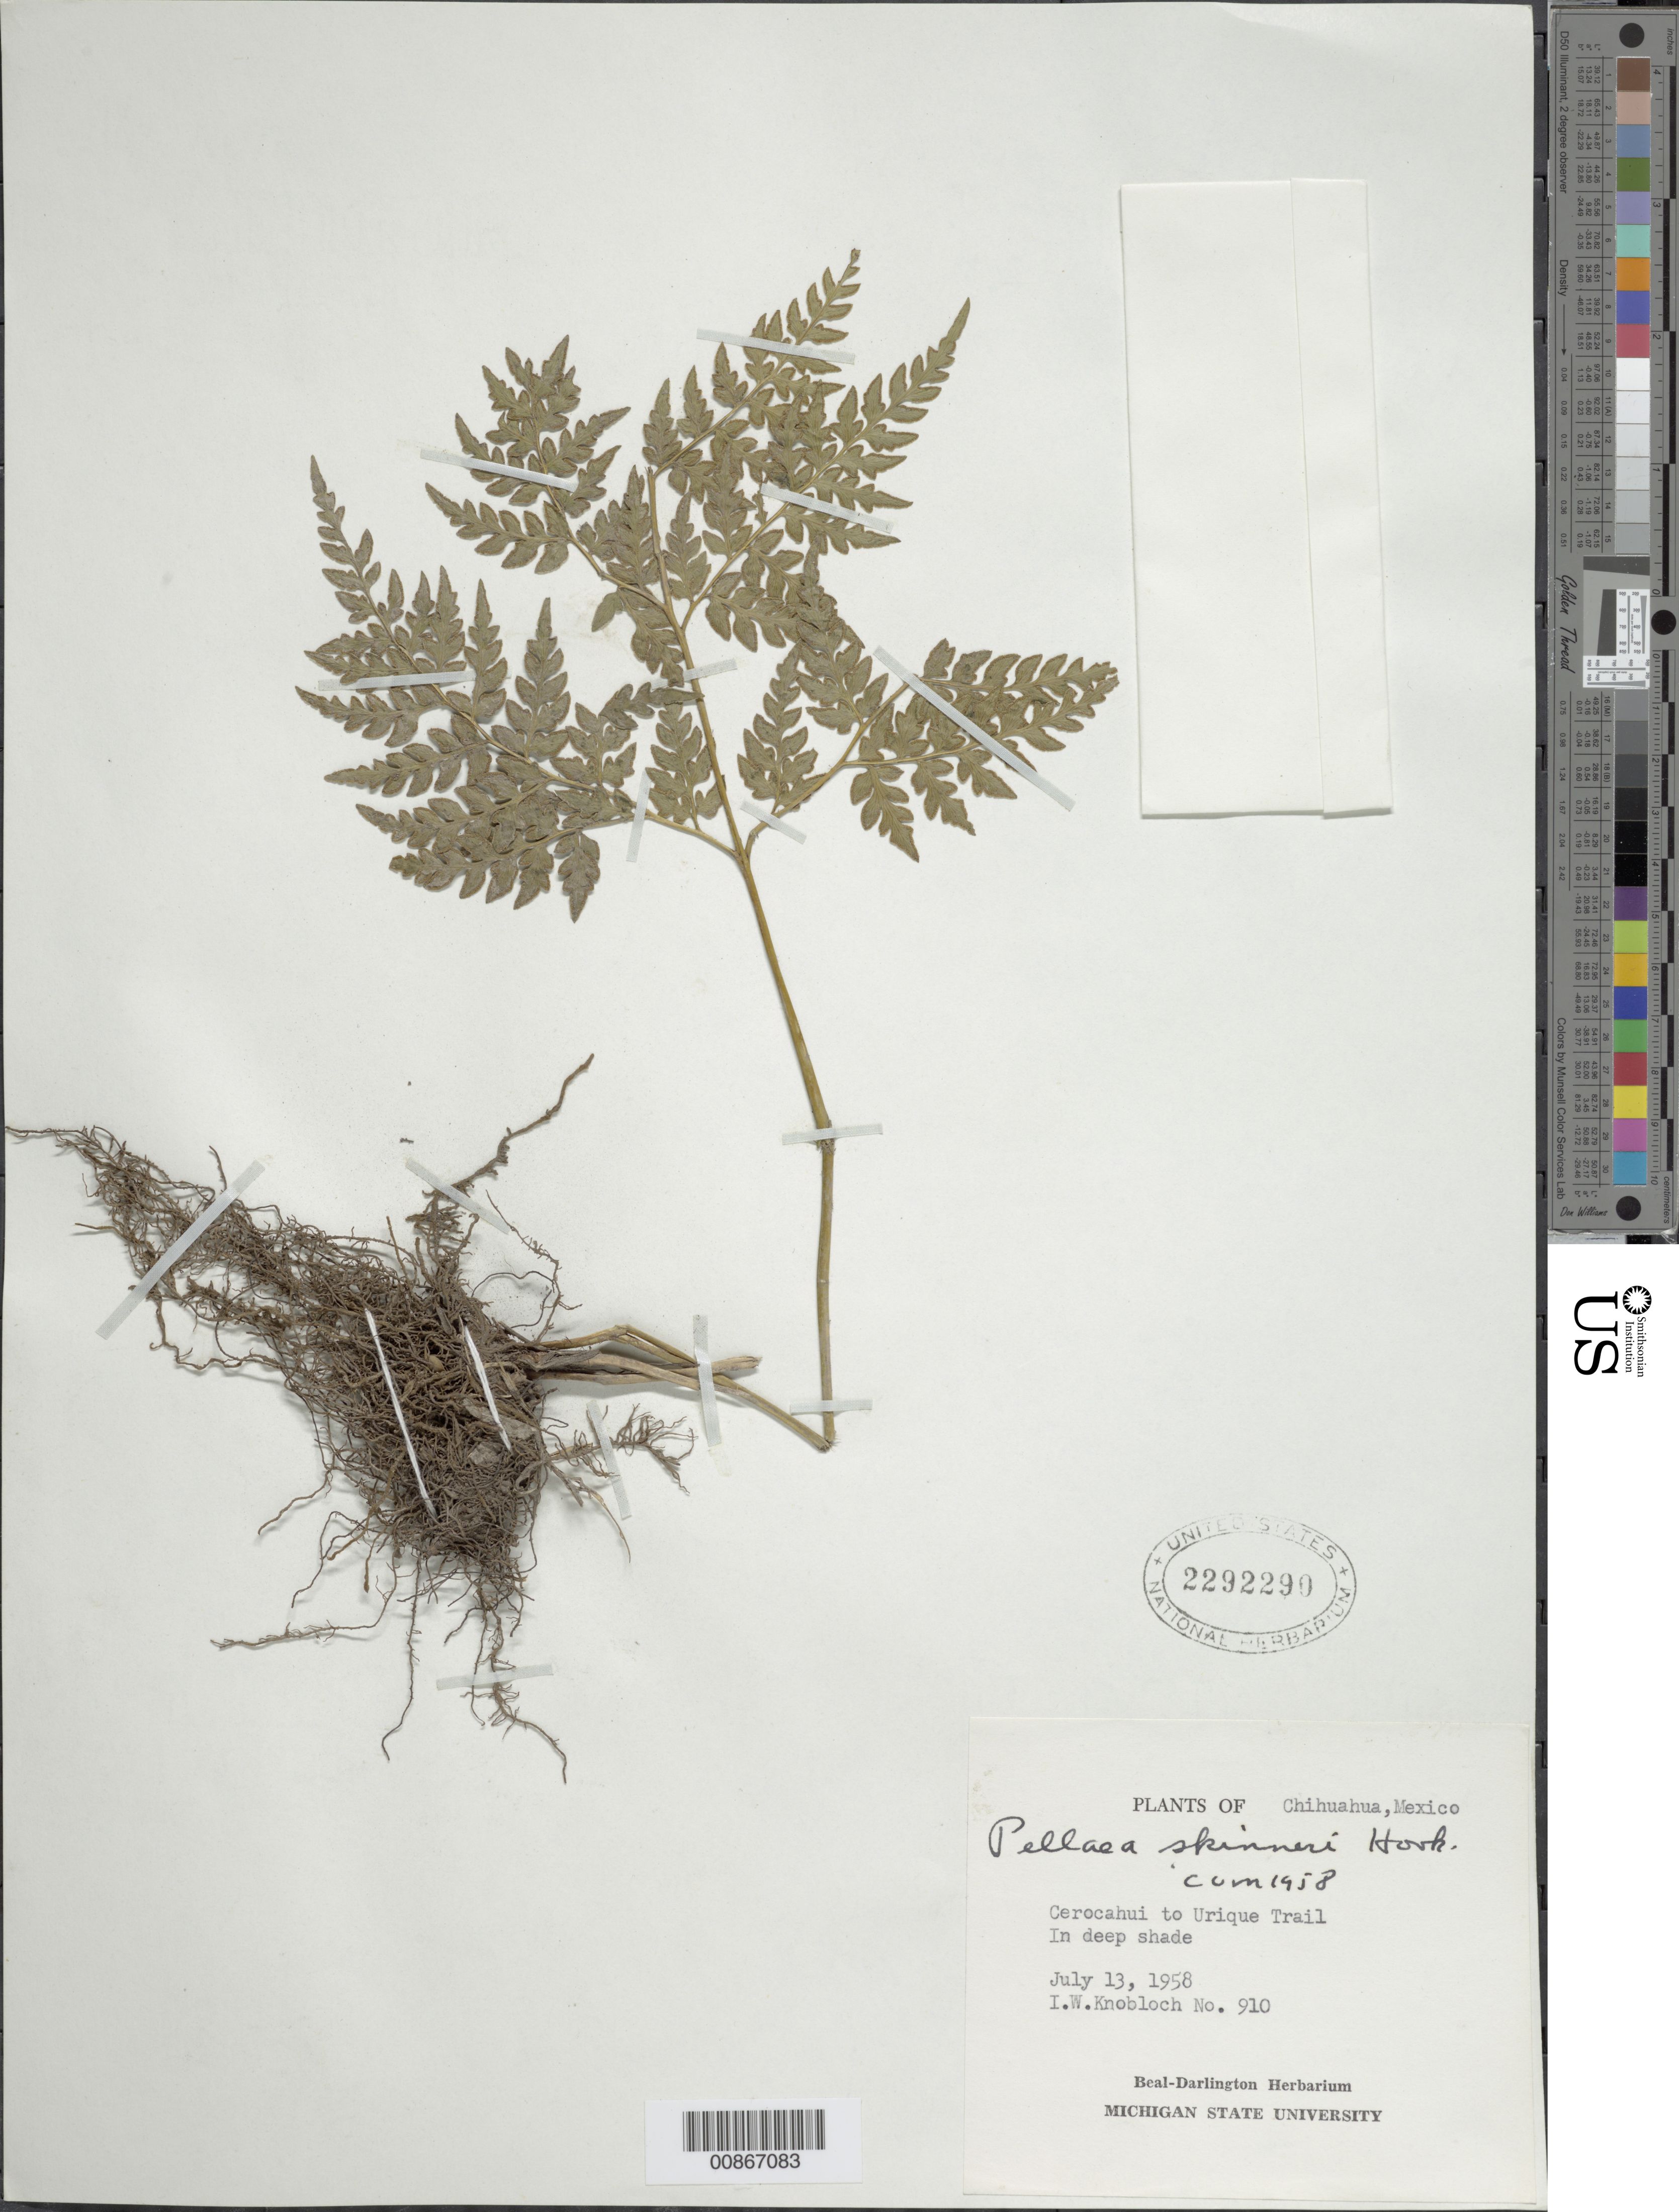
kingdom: Plantae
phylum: Tracheophyta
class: Polypodiopsida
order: Polypodiales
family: Pteridaceae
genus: Cheilanthes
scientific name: Cheilanthes skinneri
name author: (Hook.) T. Moore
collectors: I. W. Knobloch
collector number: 910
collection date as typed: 13 Jul 1958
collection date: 1958-07-13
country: Mexico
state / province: Chihuahua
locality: Cerocahui to Urique Trail.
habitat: In deep shade. Trail.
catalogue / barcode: US 2292290